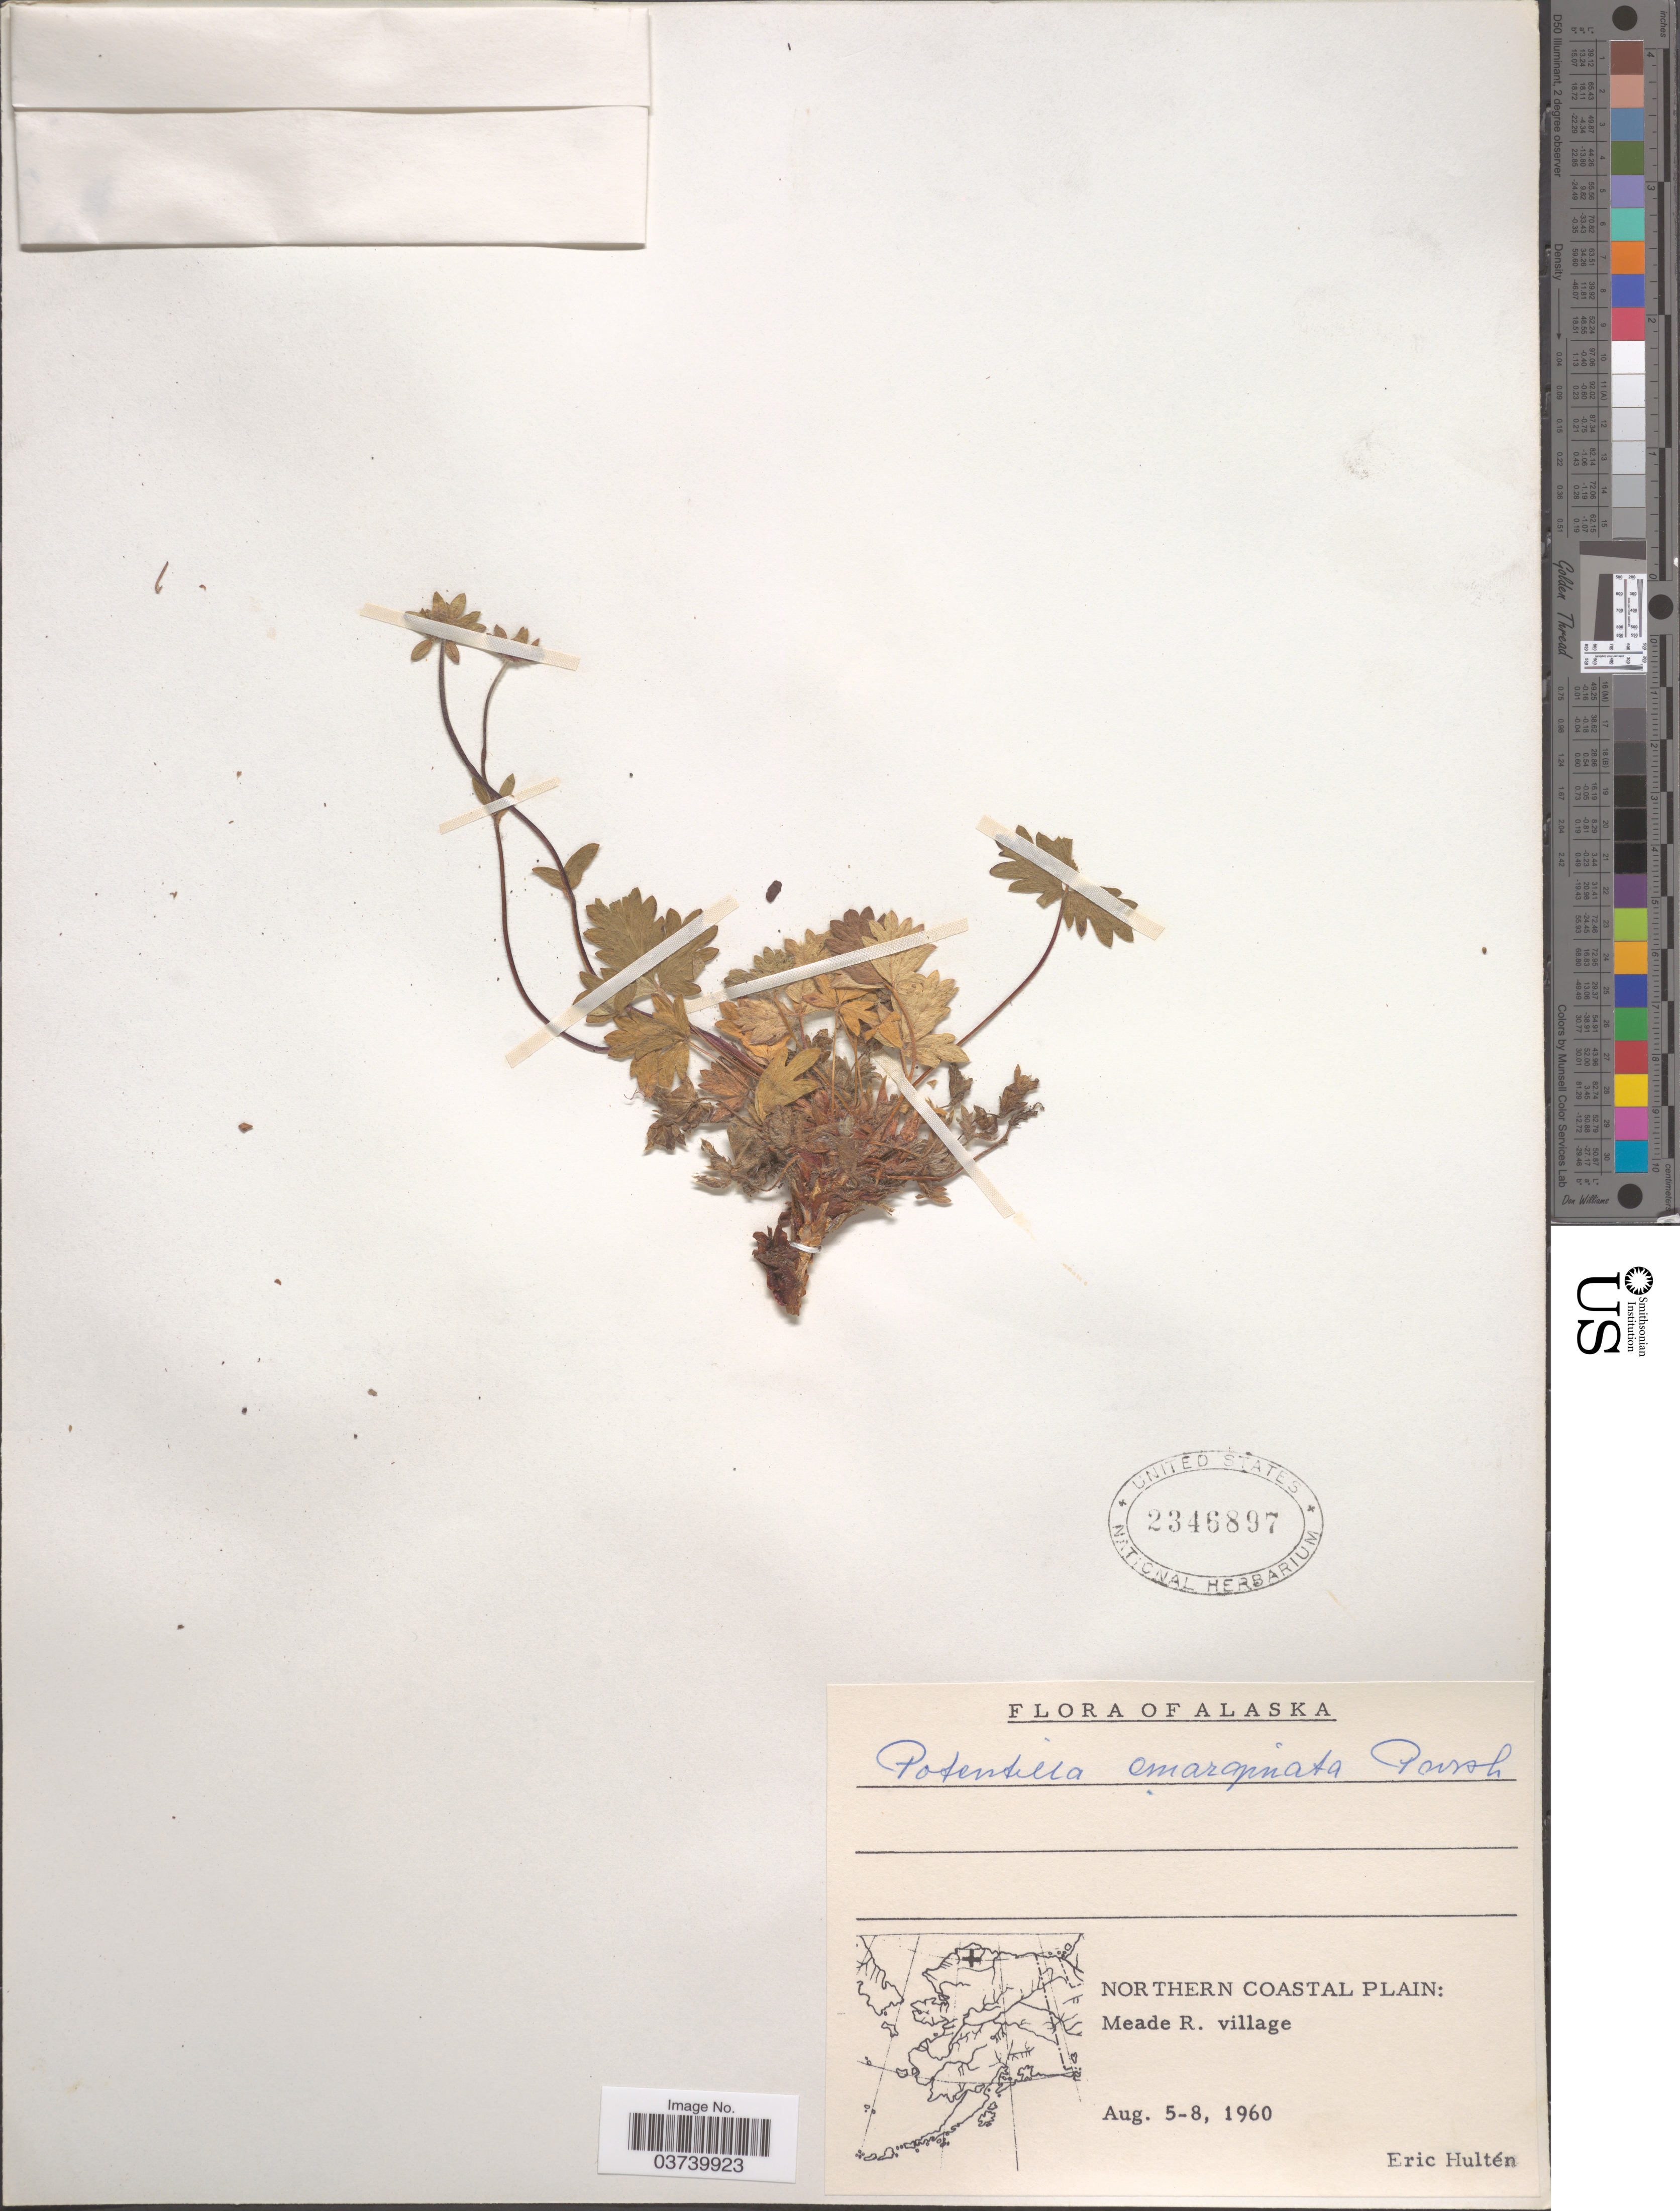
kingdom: Plantae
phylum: Tracheophyta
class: Magnoliopsida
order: Rosales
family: Rosaceae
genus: Potentilla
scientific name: Potentilla hyparctica subsp. hyparctica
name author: Malte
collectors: E. G. Hultén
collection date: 1960-08-05/1960-08-08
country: United States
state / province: Alaska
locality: Northern Coastal Plain: Meade R. village.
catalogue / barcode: US 2346897